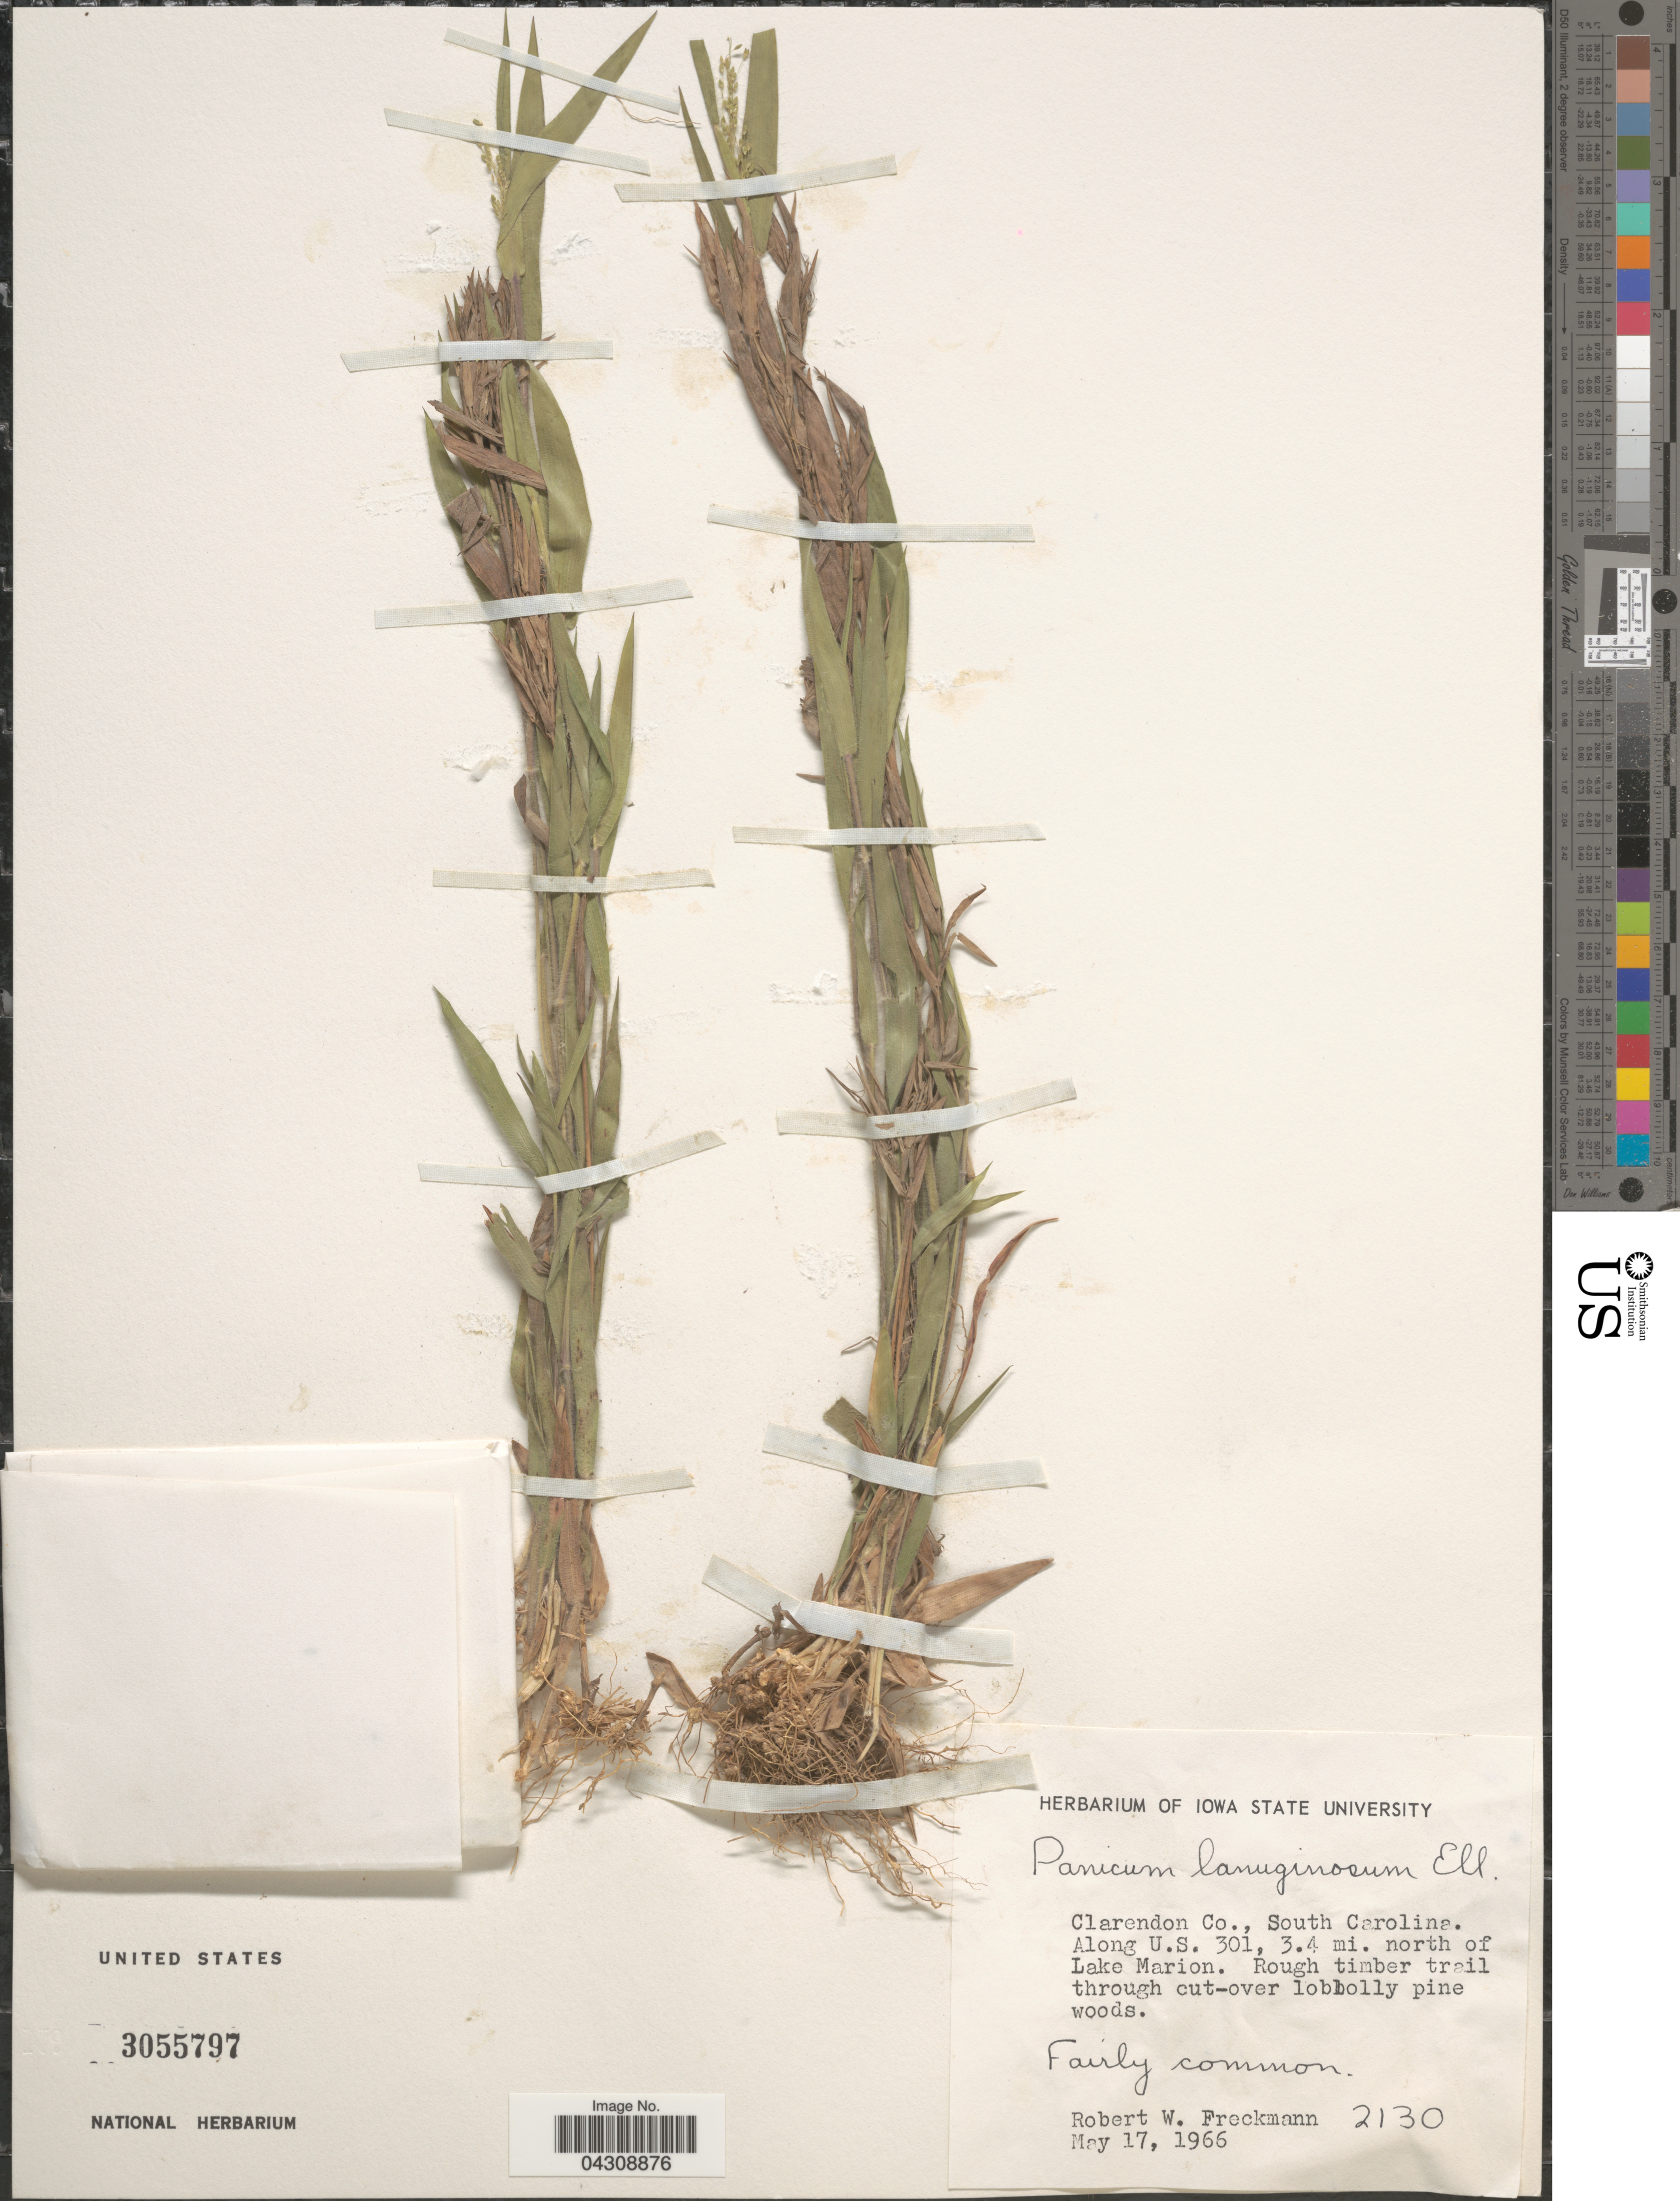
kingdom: Plantae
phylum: Tracheophyta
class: Liliopsida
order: Poales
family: Poaceae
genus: Dichanthelium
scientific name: Dichanthelium acuminatum var. acuminatum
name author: (Sw.) Gould & C.A. Clark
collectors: R. Freckmann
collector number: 2130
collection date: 1966-05-17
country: United States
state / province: South Carolina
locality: Clarendon Co., Along U.S. 301, 3.4 mi. north of Lake Marion. Rough timber trail through cut-over loblolly pine woods.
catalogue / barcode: US 3055797